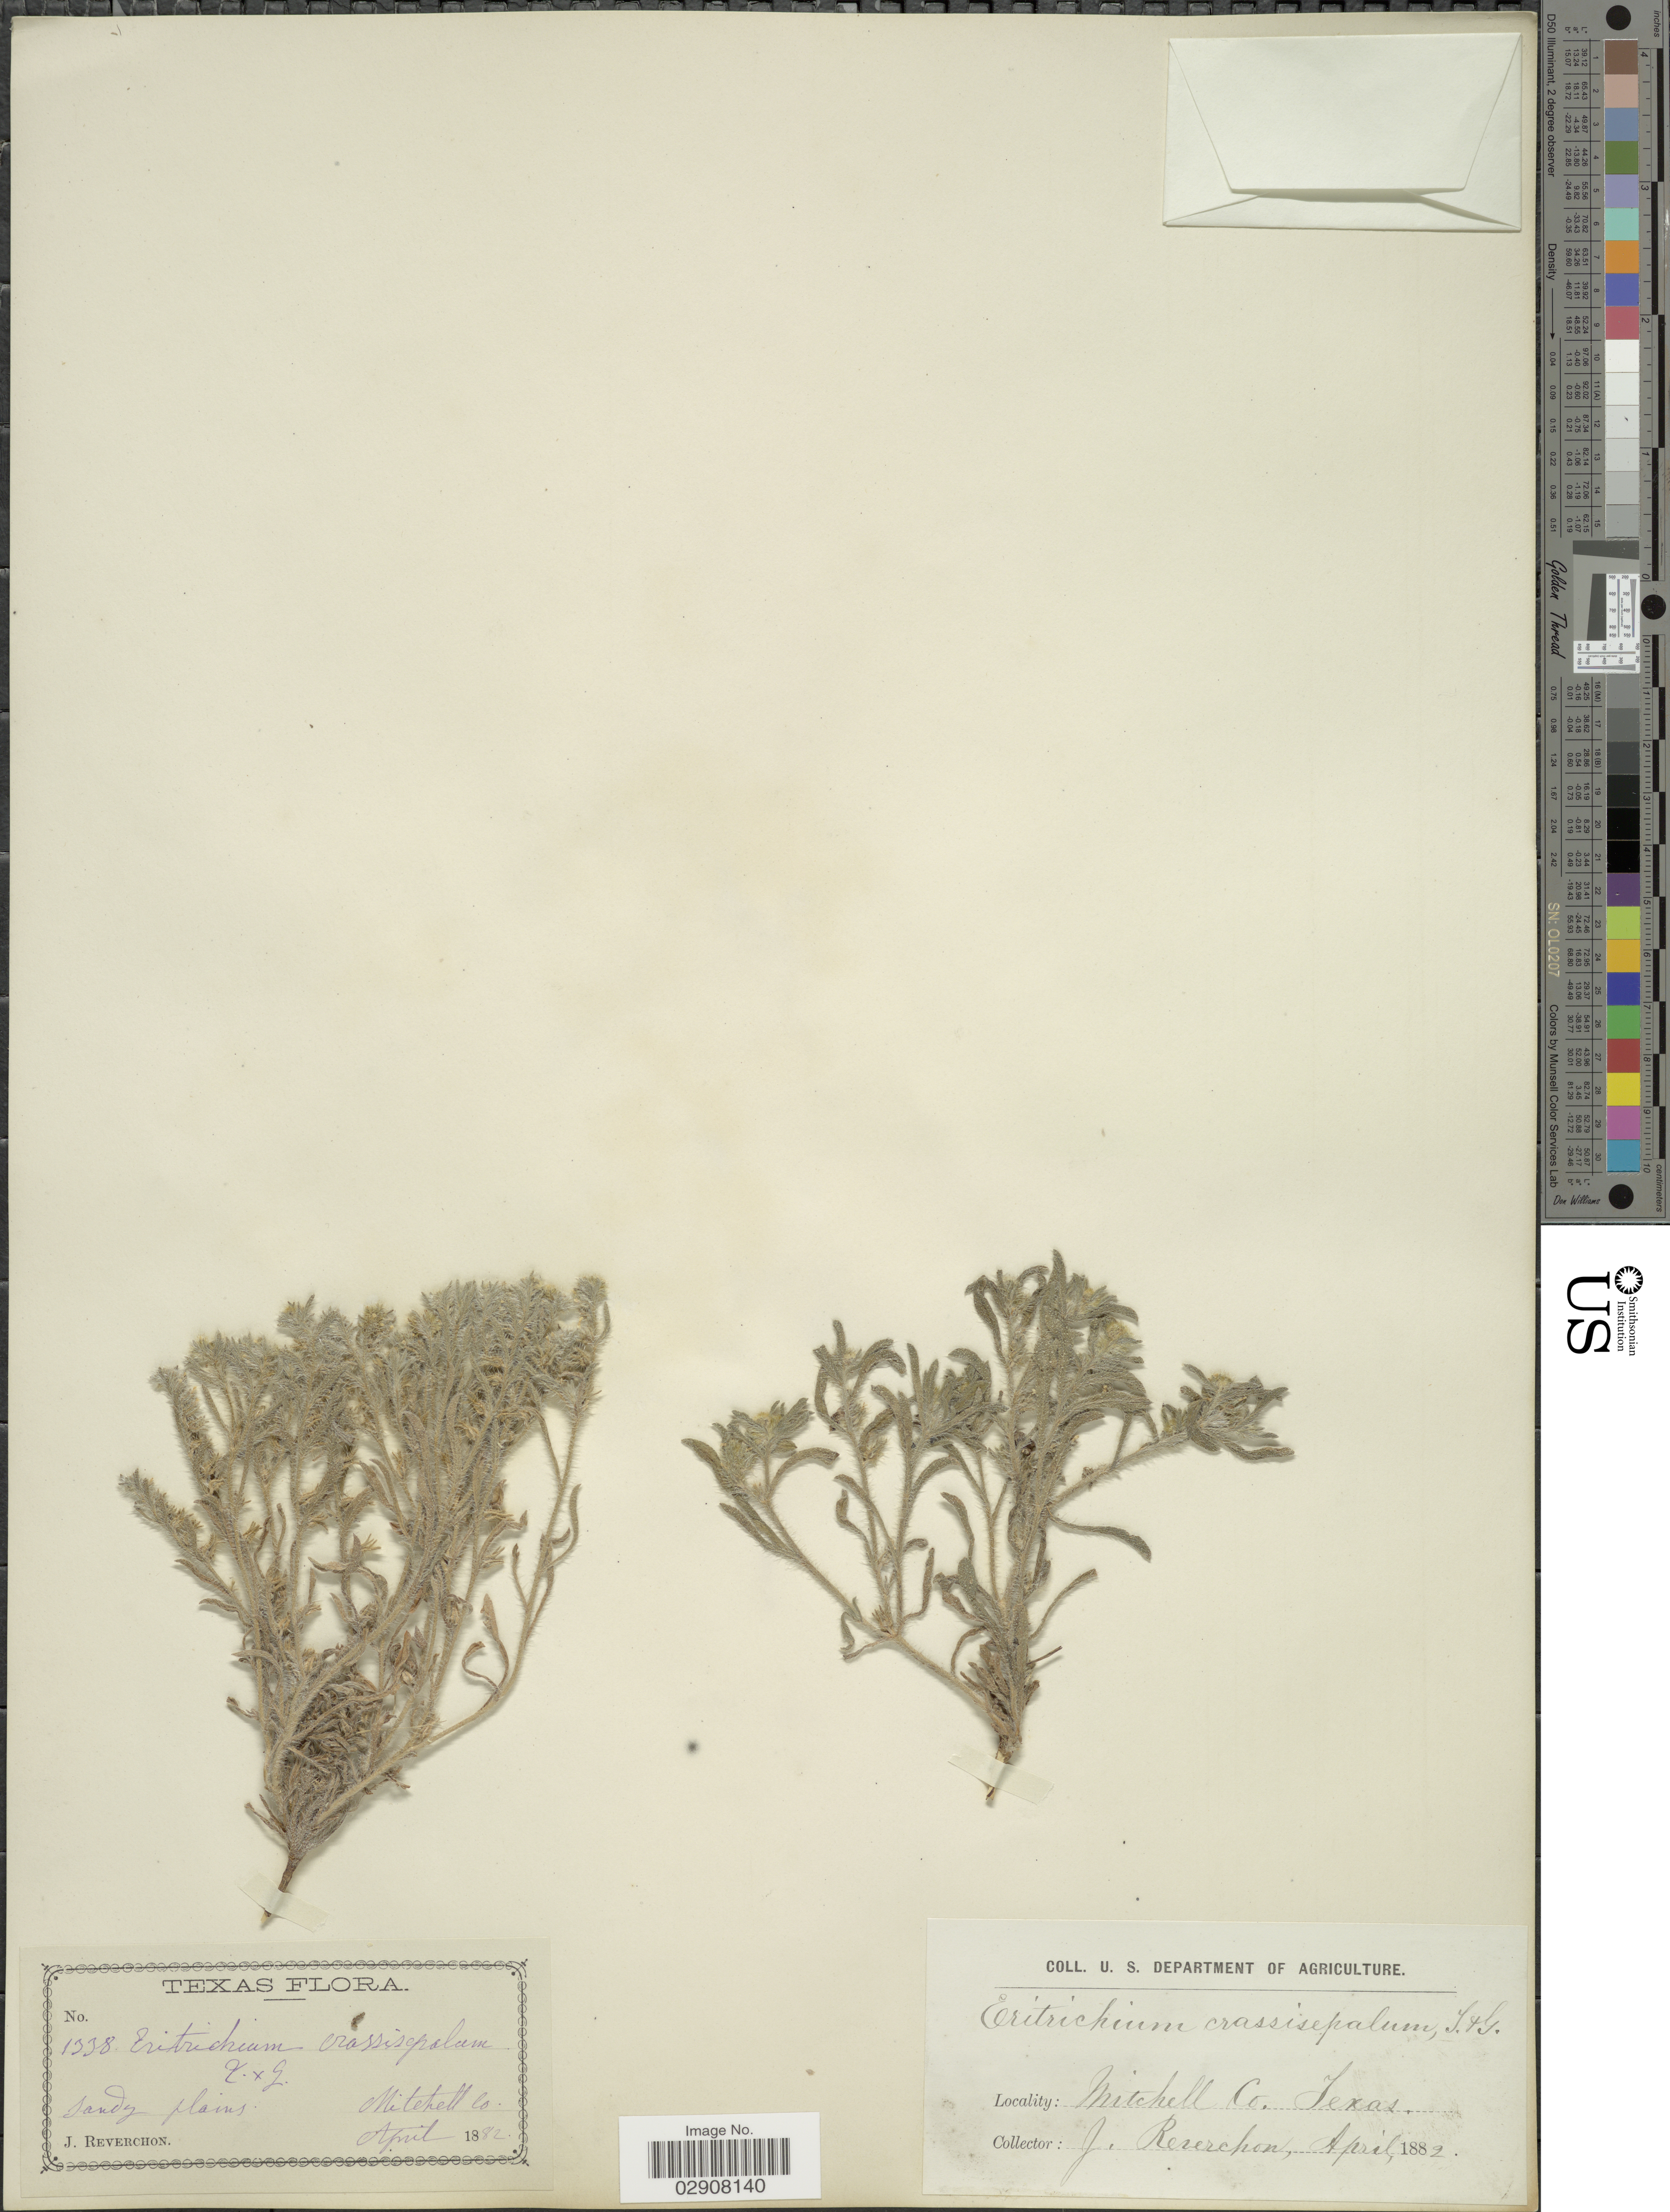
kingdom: Plantae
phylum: Tracheophyta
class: Magnoliopsida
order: Boraginales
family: Boraginaceae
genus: Cryptantha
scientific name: Cryptantha minima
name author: Rydb.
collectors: J. Reverchon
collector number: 1338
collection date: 1882-04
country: United States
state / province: Texas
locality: Sandy Plains, Mitchell Co.